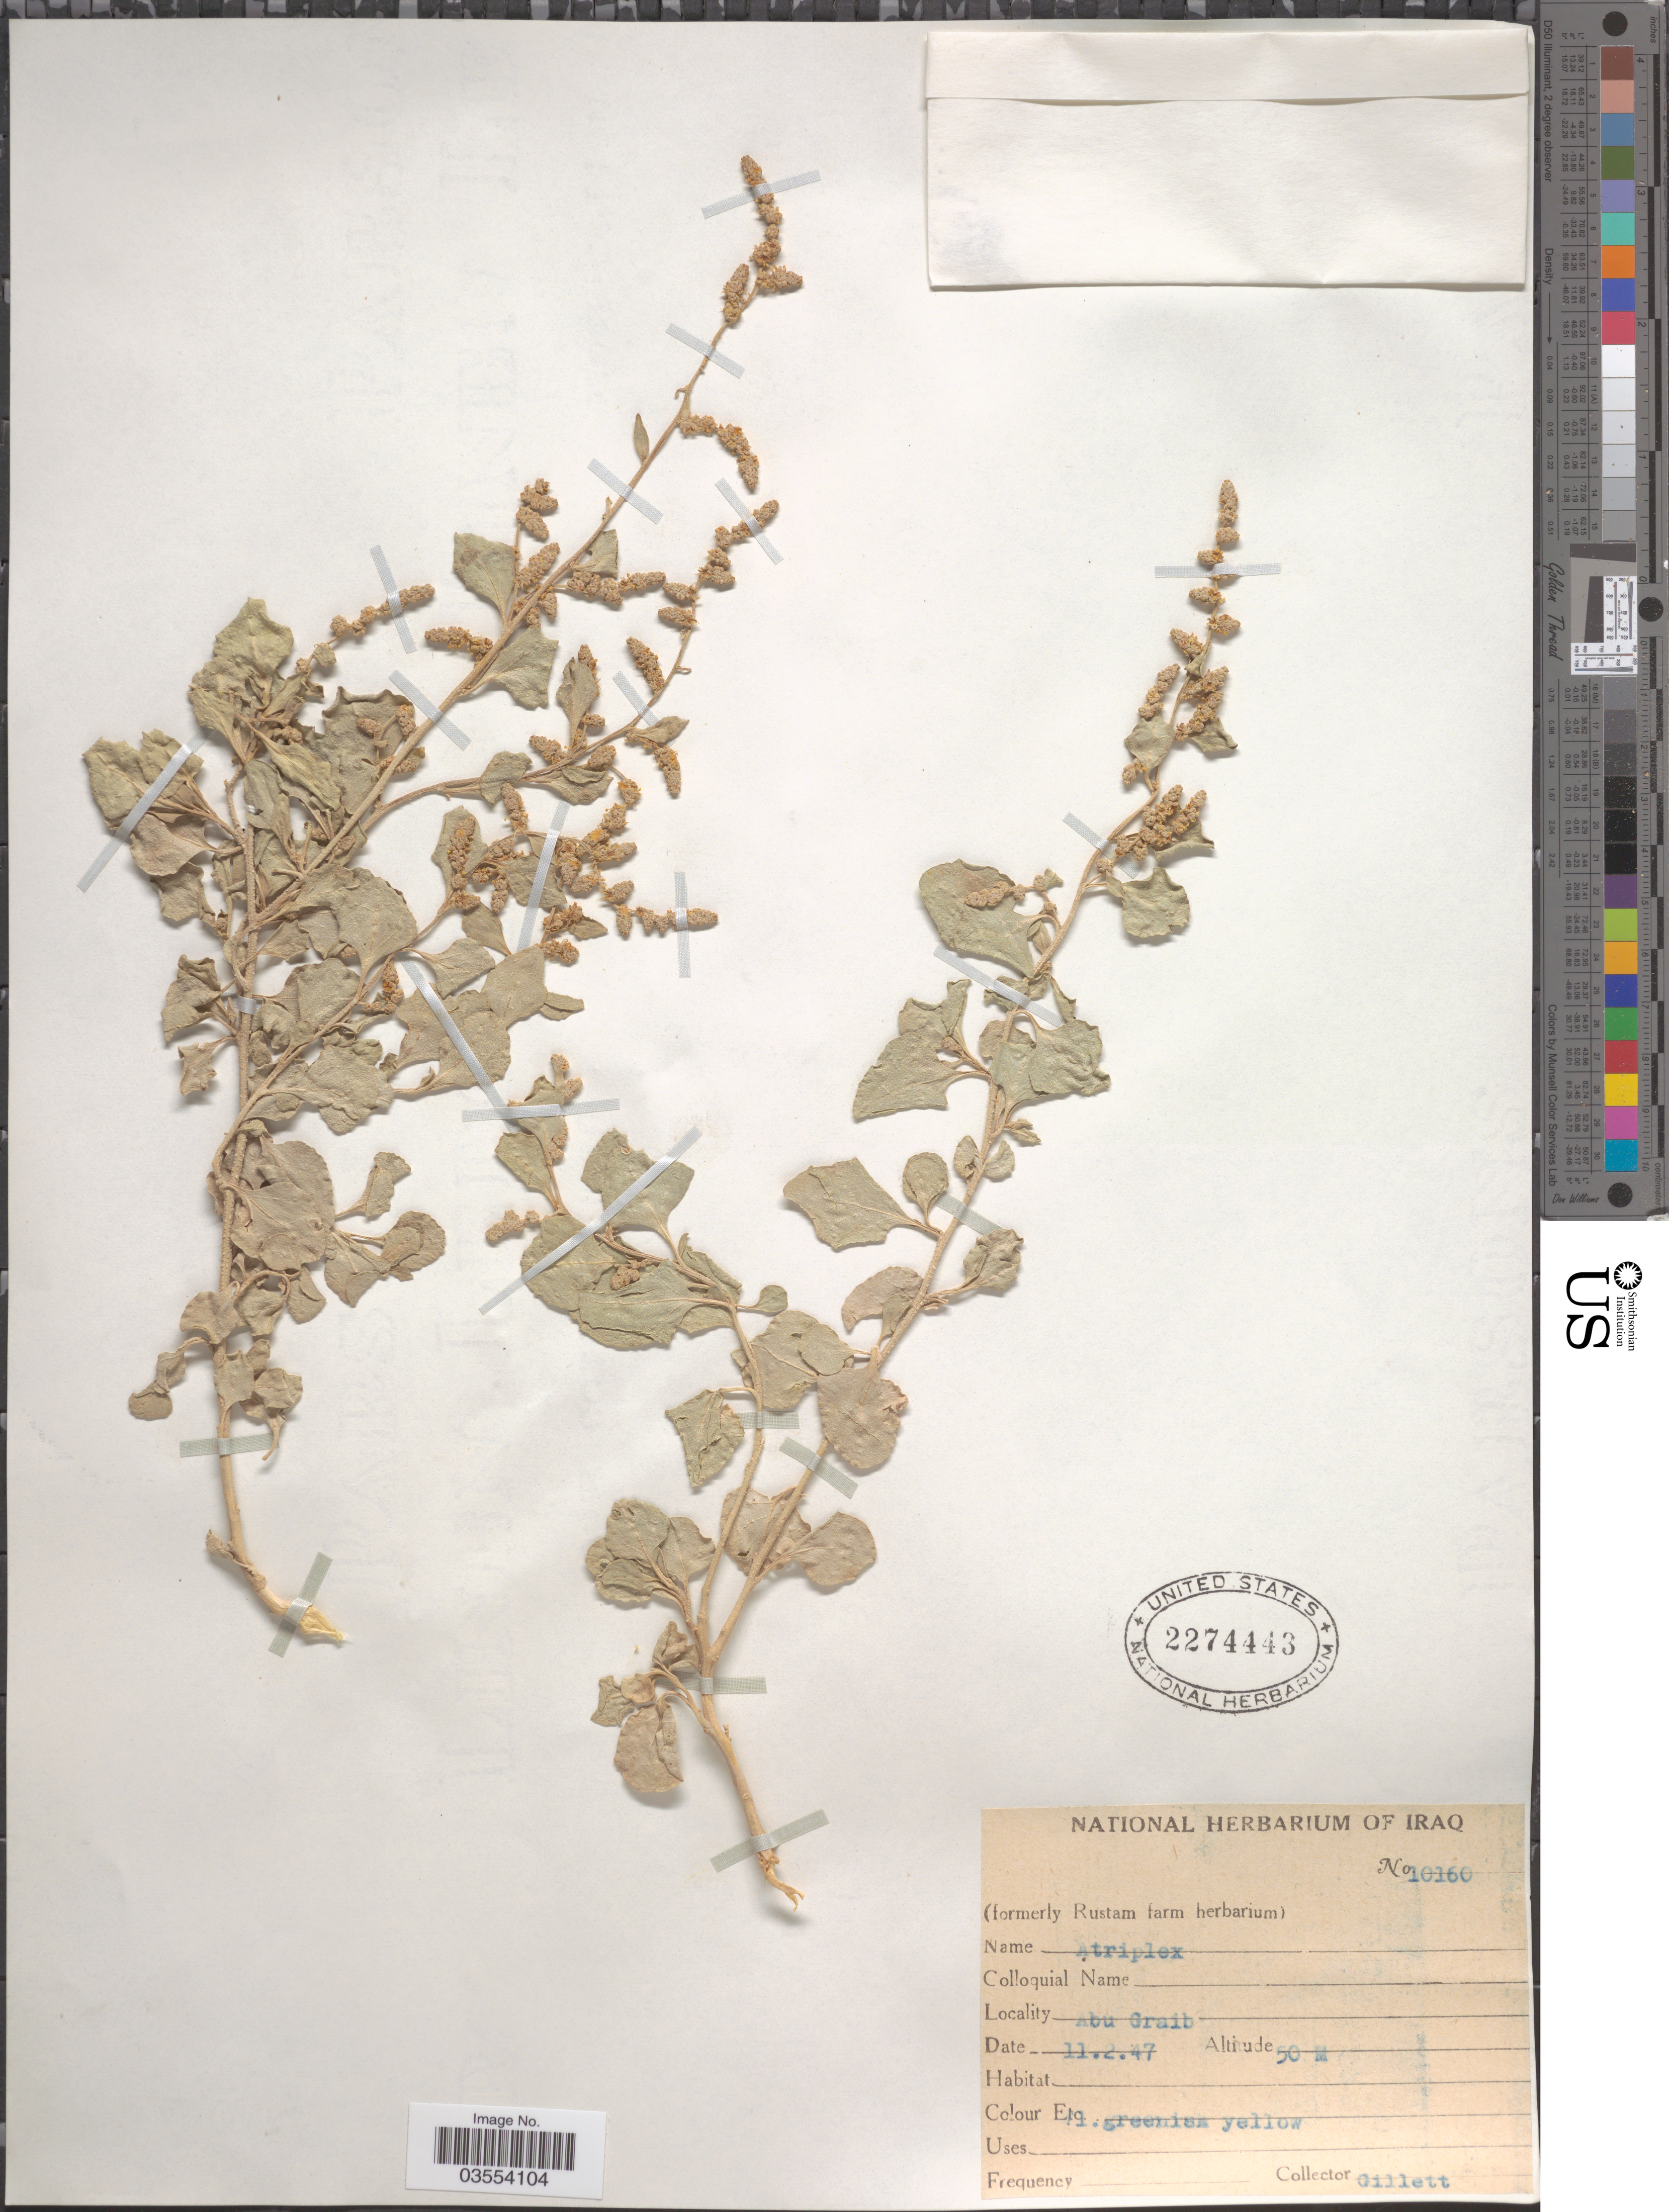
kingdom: Plantae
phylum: Tracheophyta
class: Magnoliopsida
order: Caryophyllales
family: Amaranthaceae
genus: Atriplex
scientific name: Atriplex sp.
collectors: Gillett, --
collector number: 10160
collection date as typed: Transcribed d/m/y: 11/2/47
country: Iraq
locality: Abu Graib.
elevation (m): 50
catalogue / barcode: US 2274443